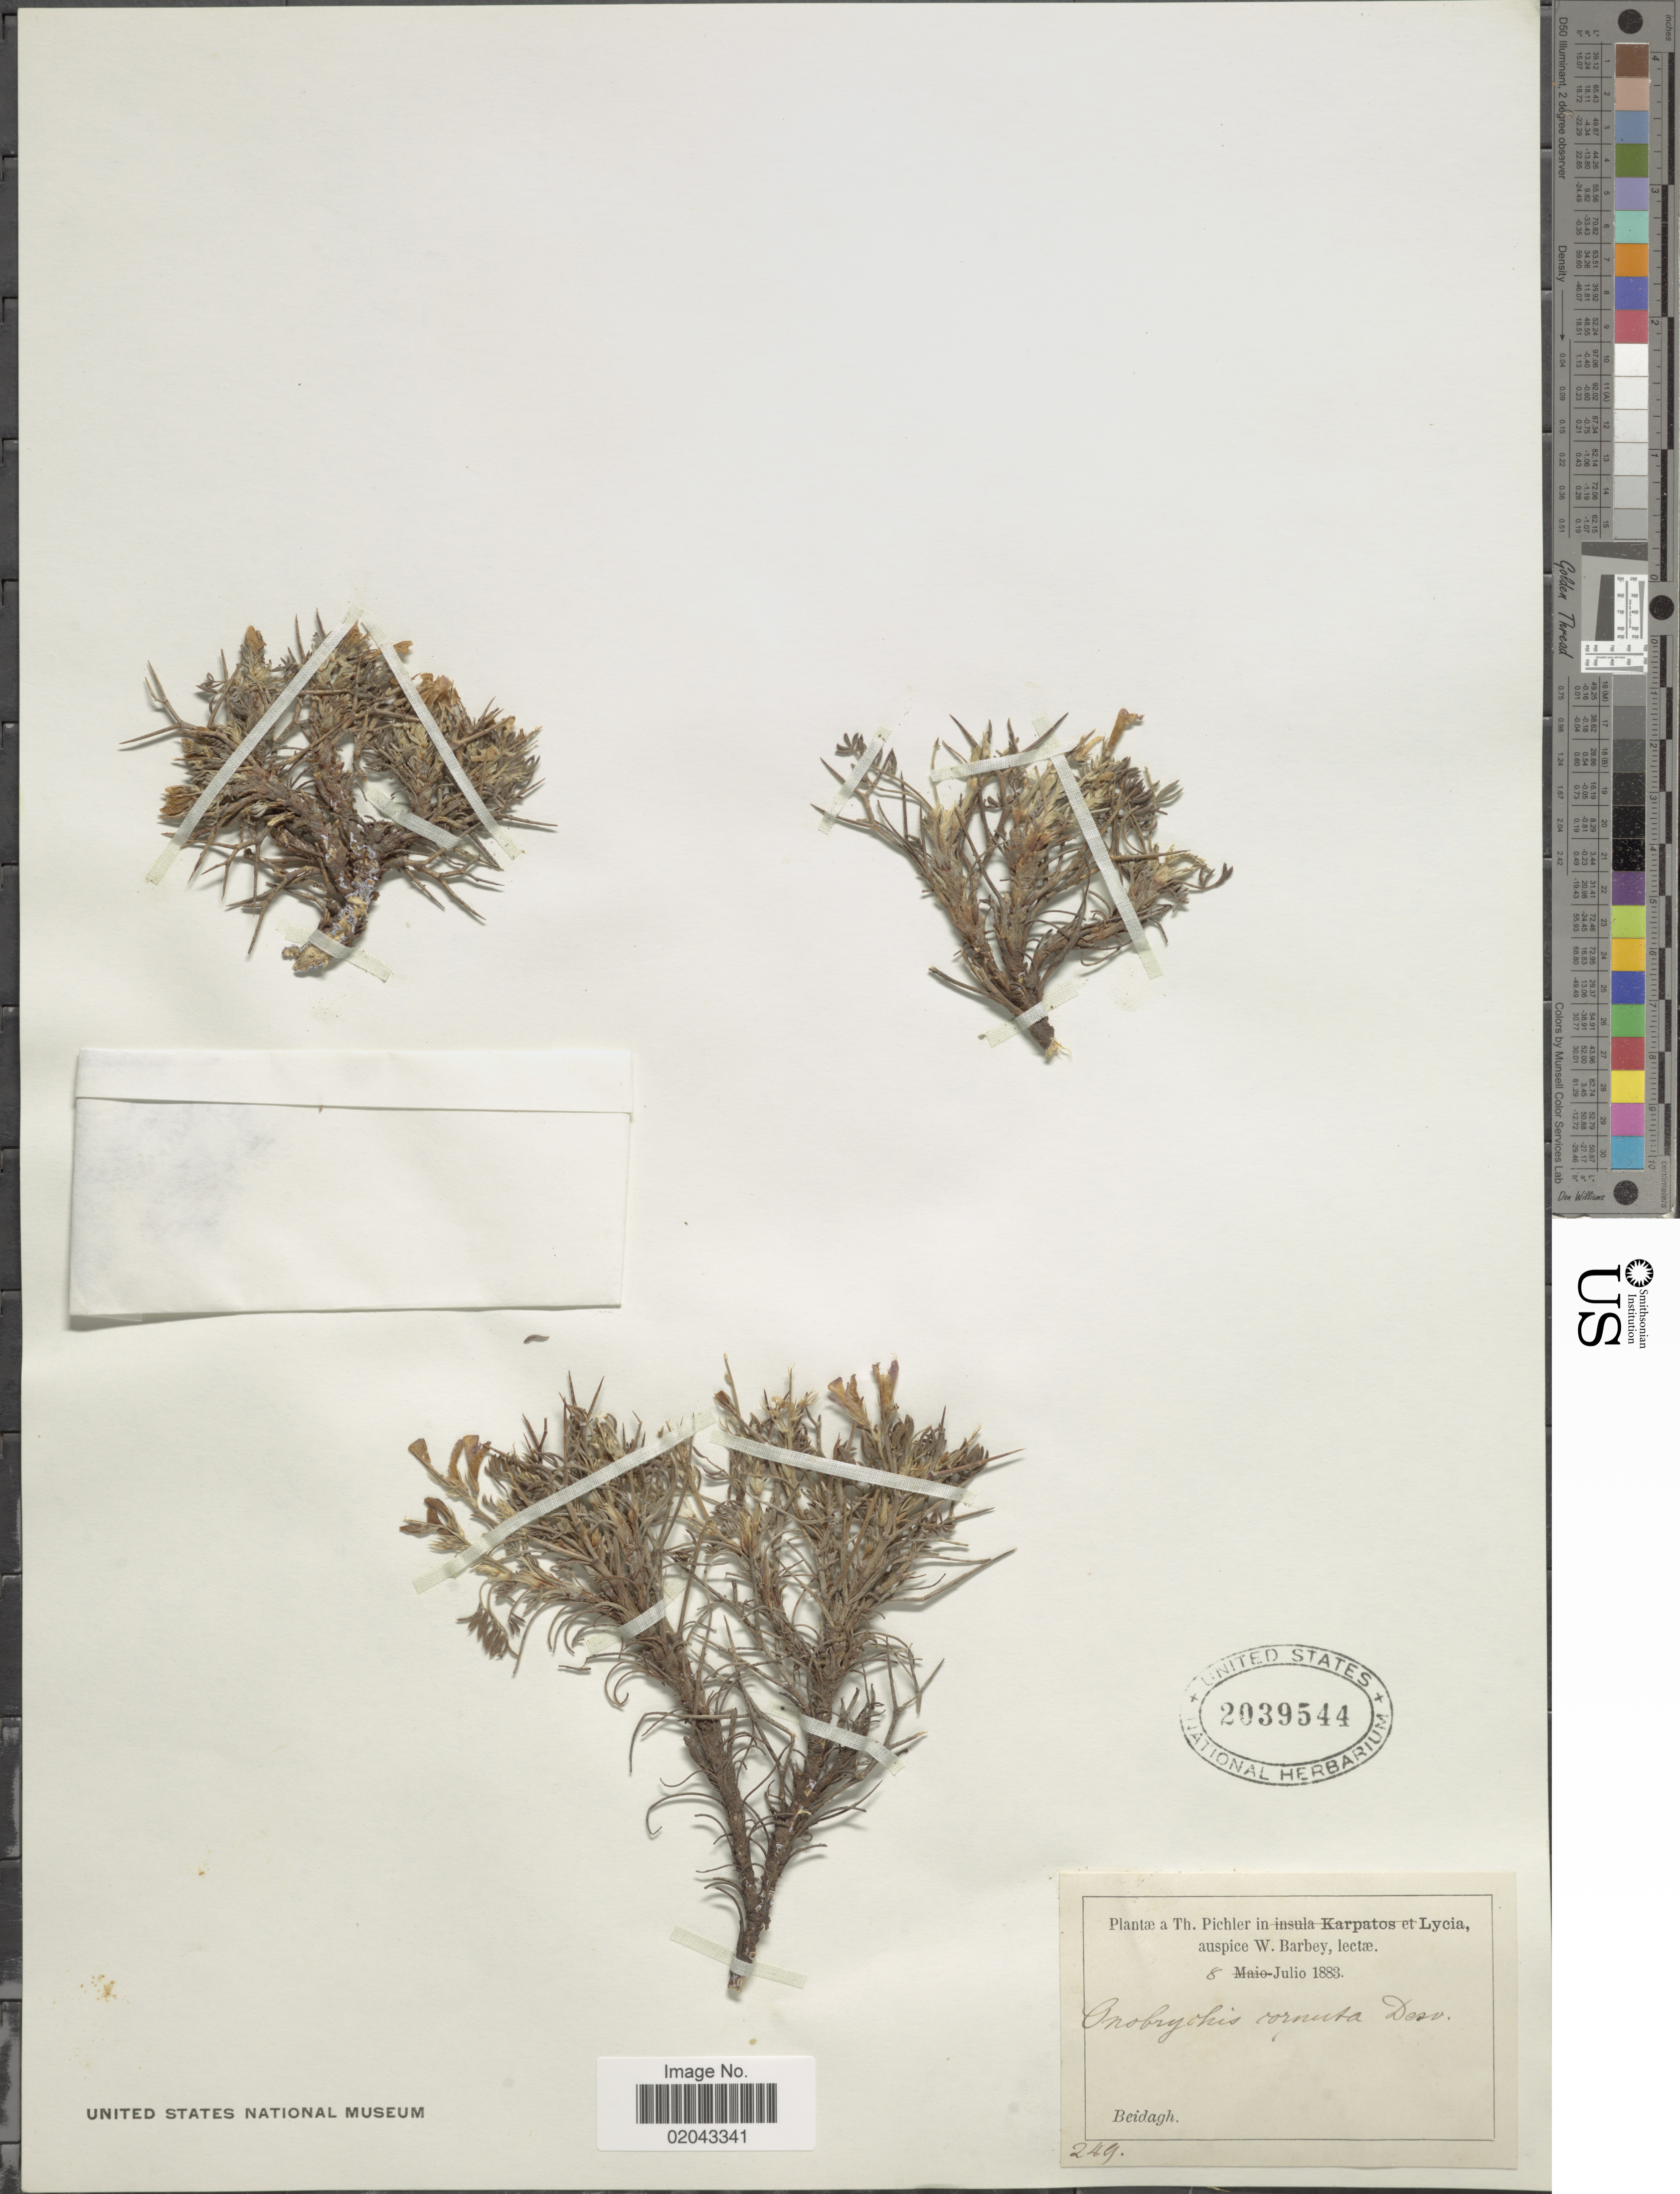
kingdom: Plantae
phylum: Tracheophyta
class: Magnoliopsida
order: Fabales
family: Fabaceae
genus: Onobrychis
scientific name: Onobrychis cornuta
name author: (L.) Desv.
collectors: T. Pichler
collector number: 249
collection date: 1883-07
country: Turkey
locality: Beidagh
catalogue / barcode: US 32039544